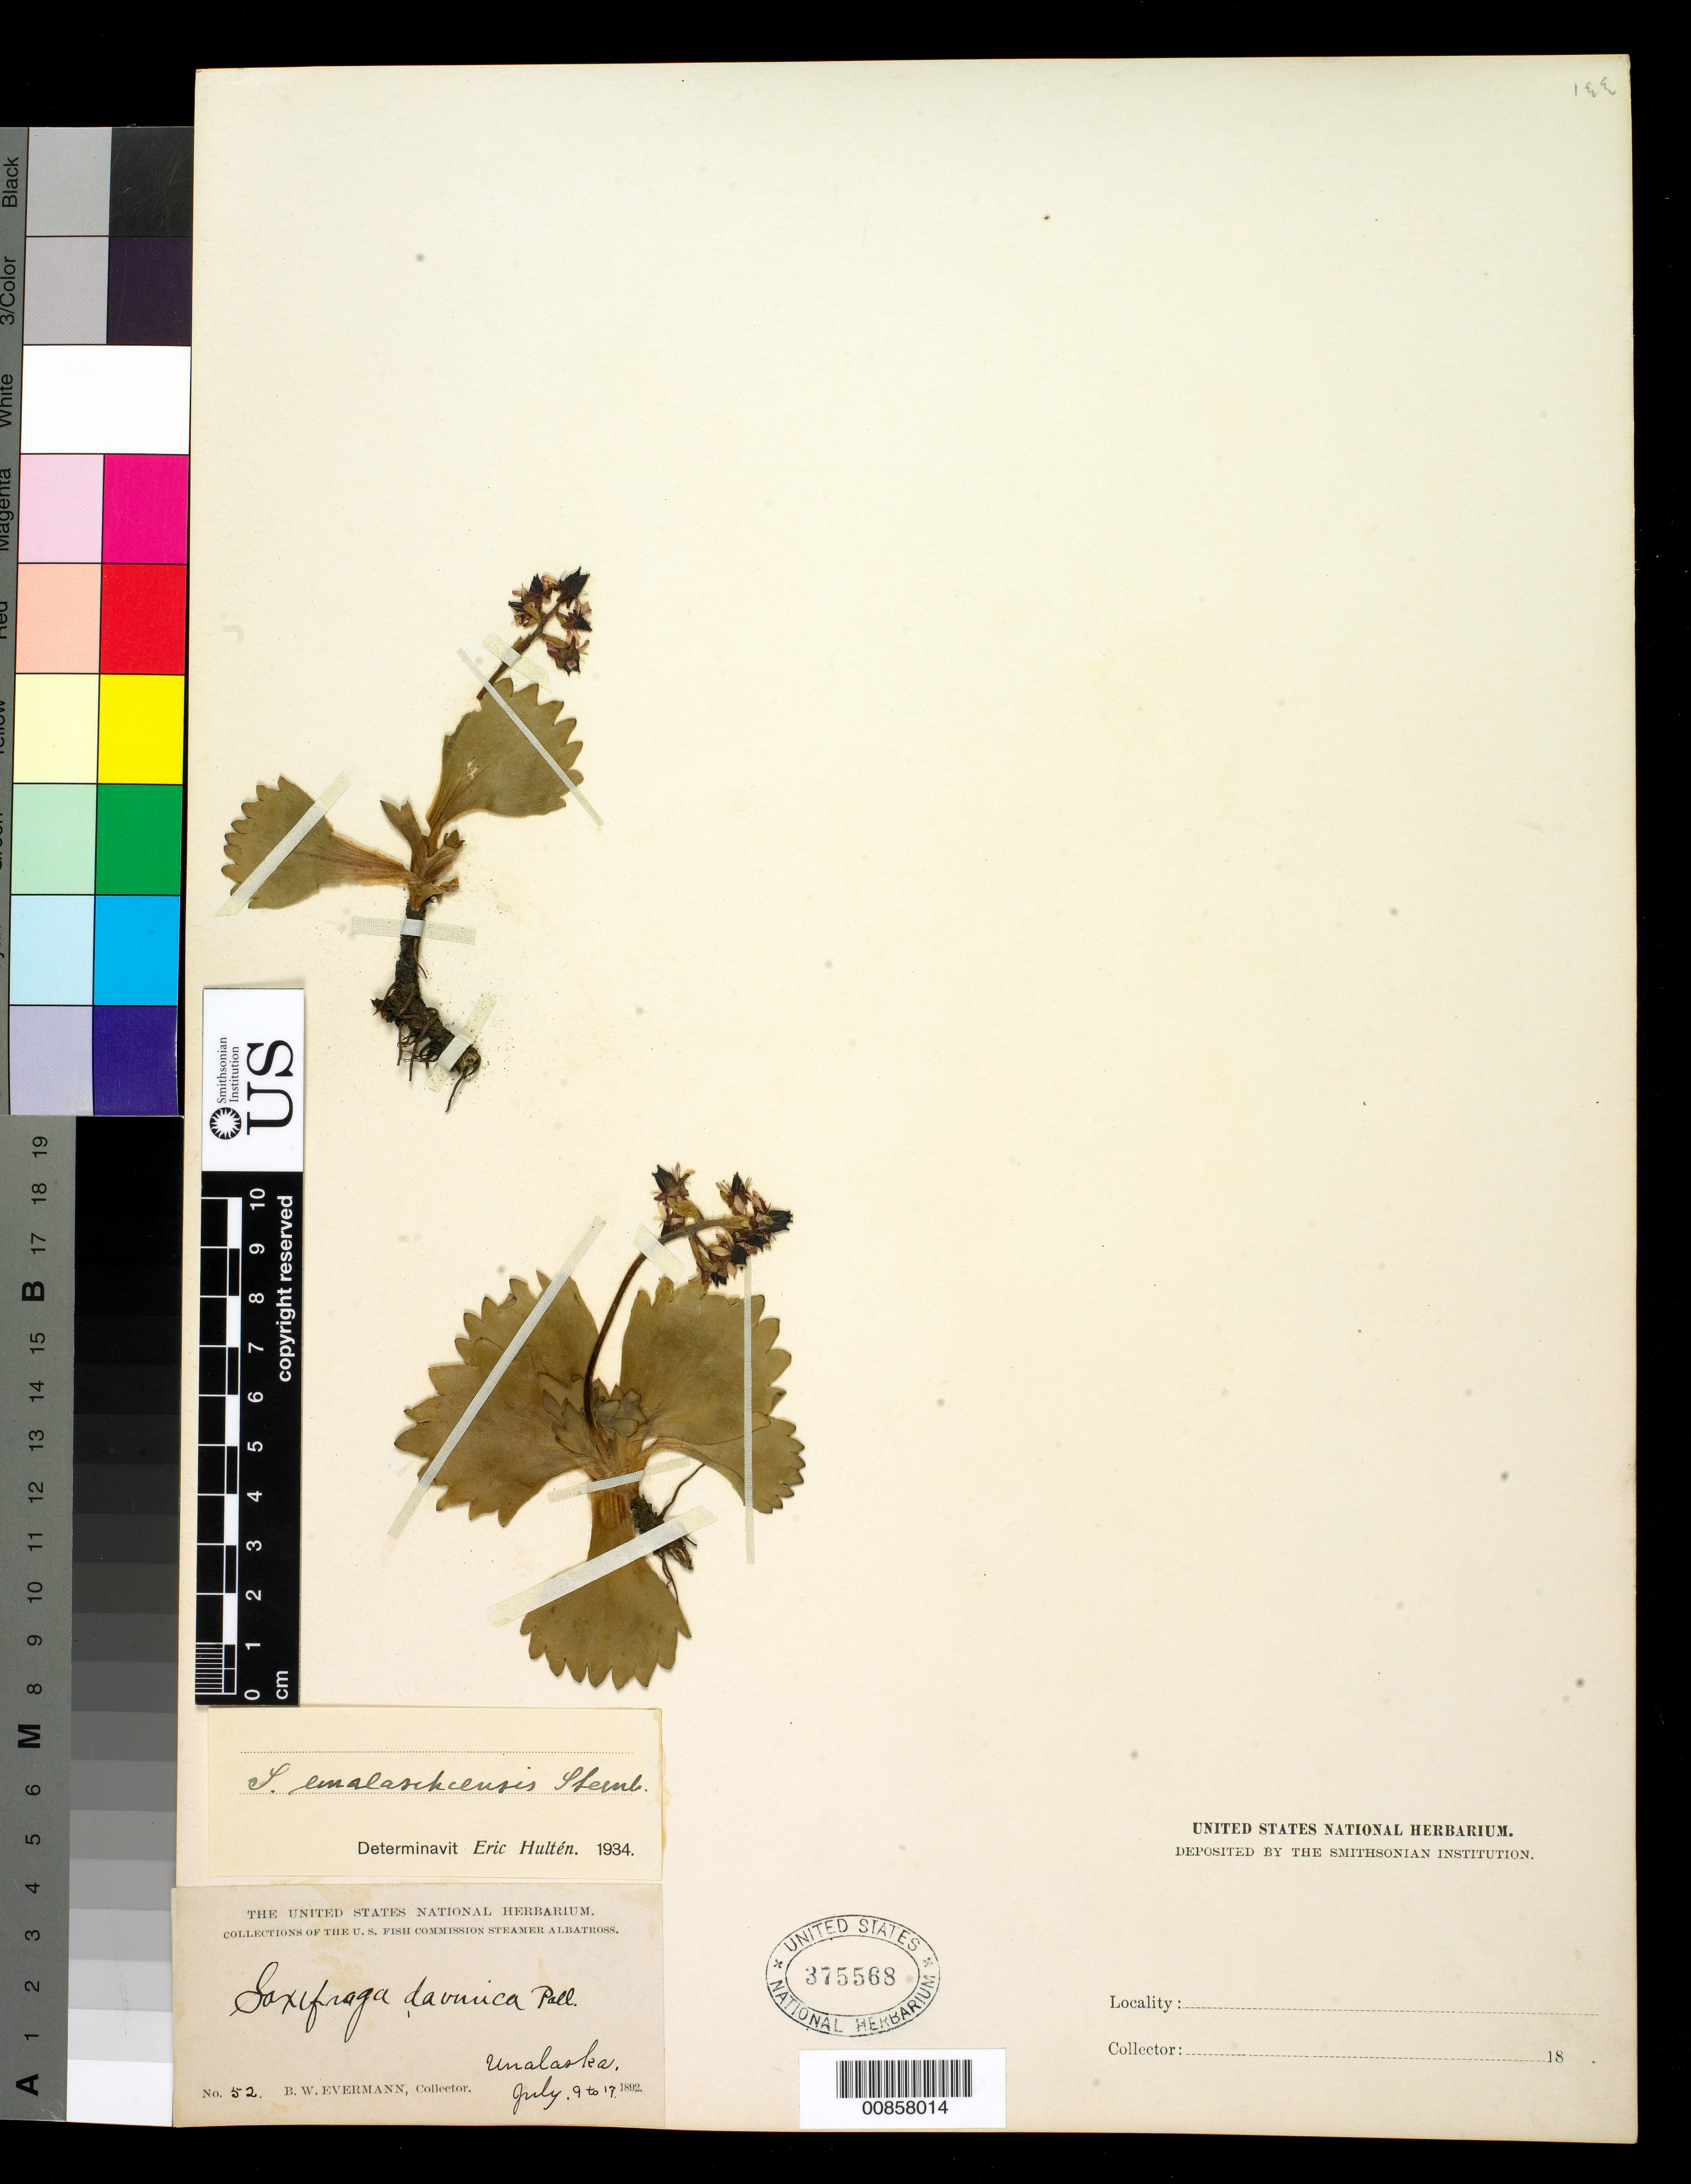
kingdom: Plantae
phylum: Tracheophyta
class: Magnoliopsida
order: Saxifragales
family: Saxifragaceae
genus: Micranthes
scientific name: Micranthes reflexa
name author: (Hook.) Small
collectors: B. W. Evermann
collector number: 52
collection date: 1892-07-09/1892-07-17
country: United States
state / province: Alaska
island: Unalaska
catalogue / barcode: US 375568